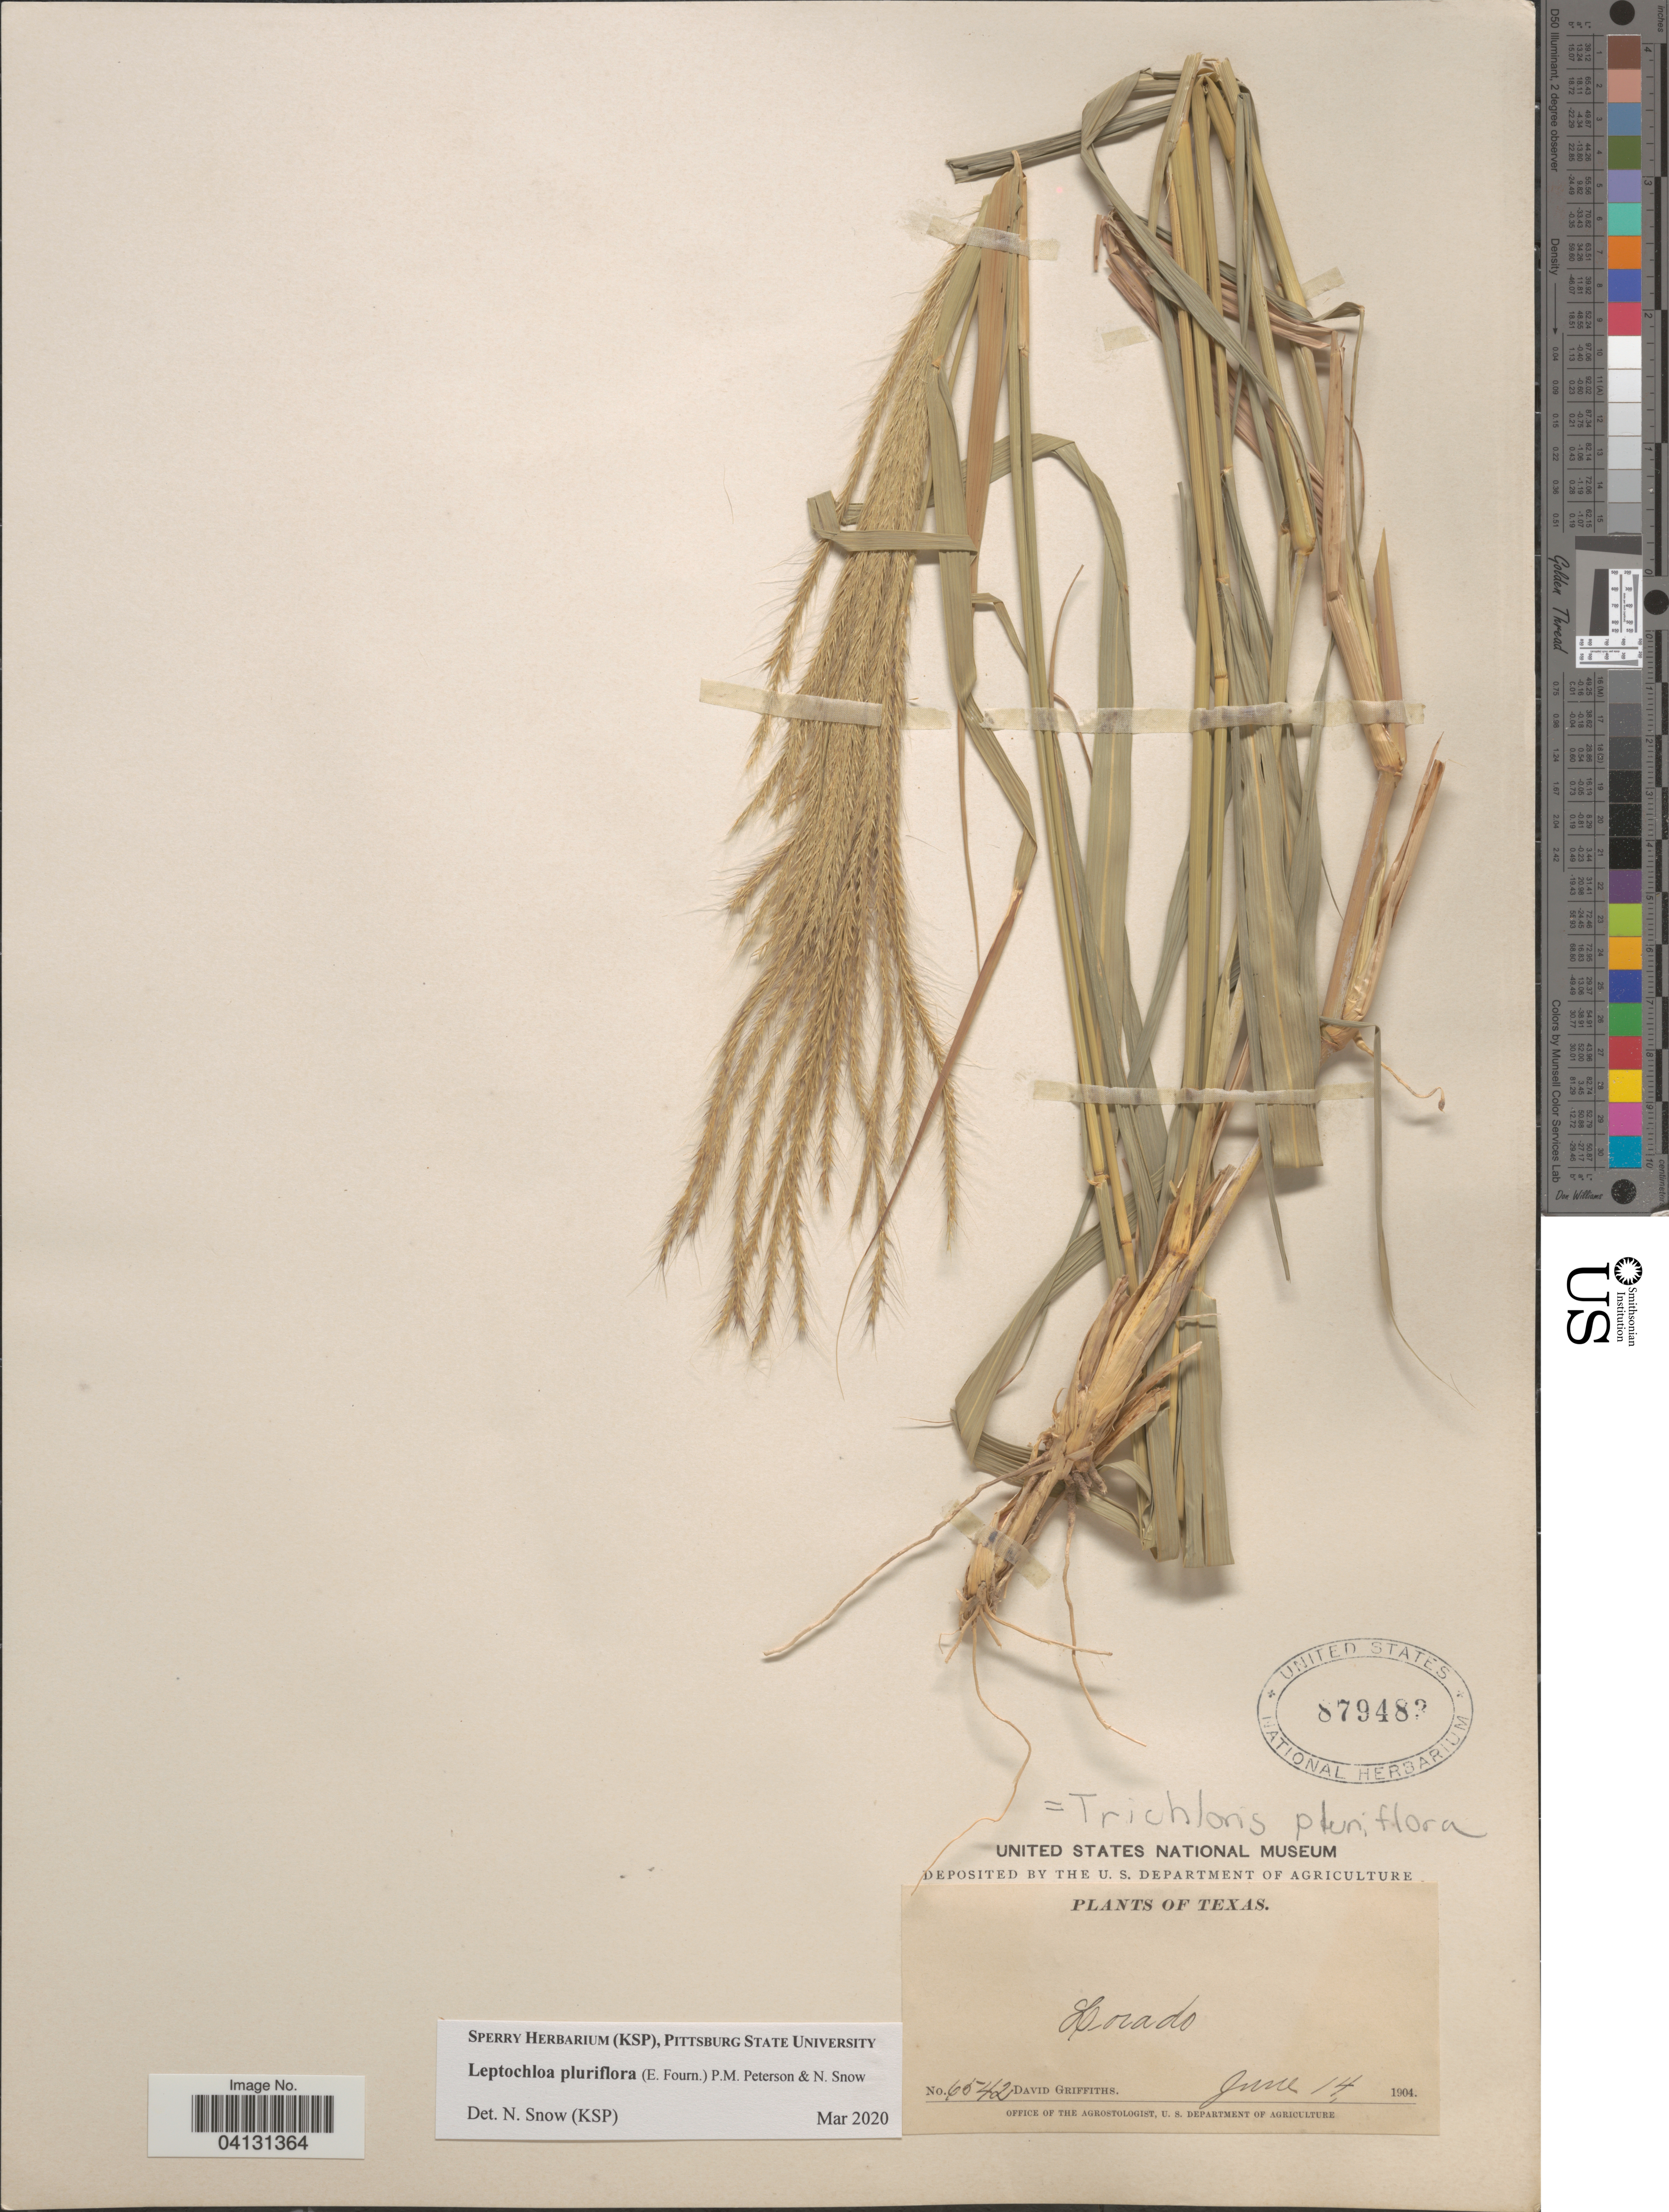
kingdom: Plantae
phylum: Tracheophyta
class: Liliopsida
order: Poales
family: Poaceae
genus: Leptochloa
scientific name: Leptochloa pluriflora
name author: (E. Fourn.) P.M. Peterson & N. Snow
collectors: D. Griffiths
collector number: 6542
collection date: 1904-06-14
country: United States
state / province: Texas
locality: Lorado.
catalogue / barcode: US 879483